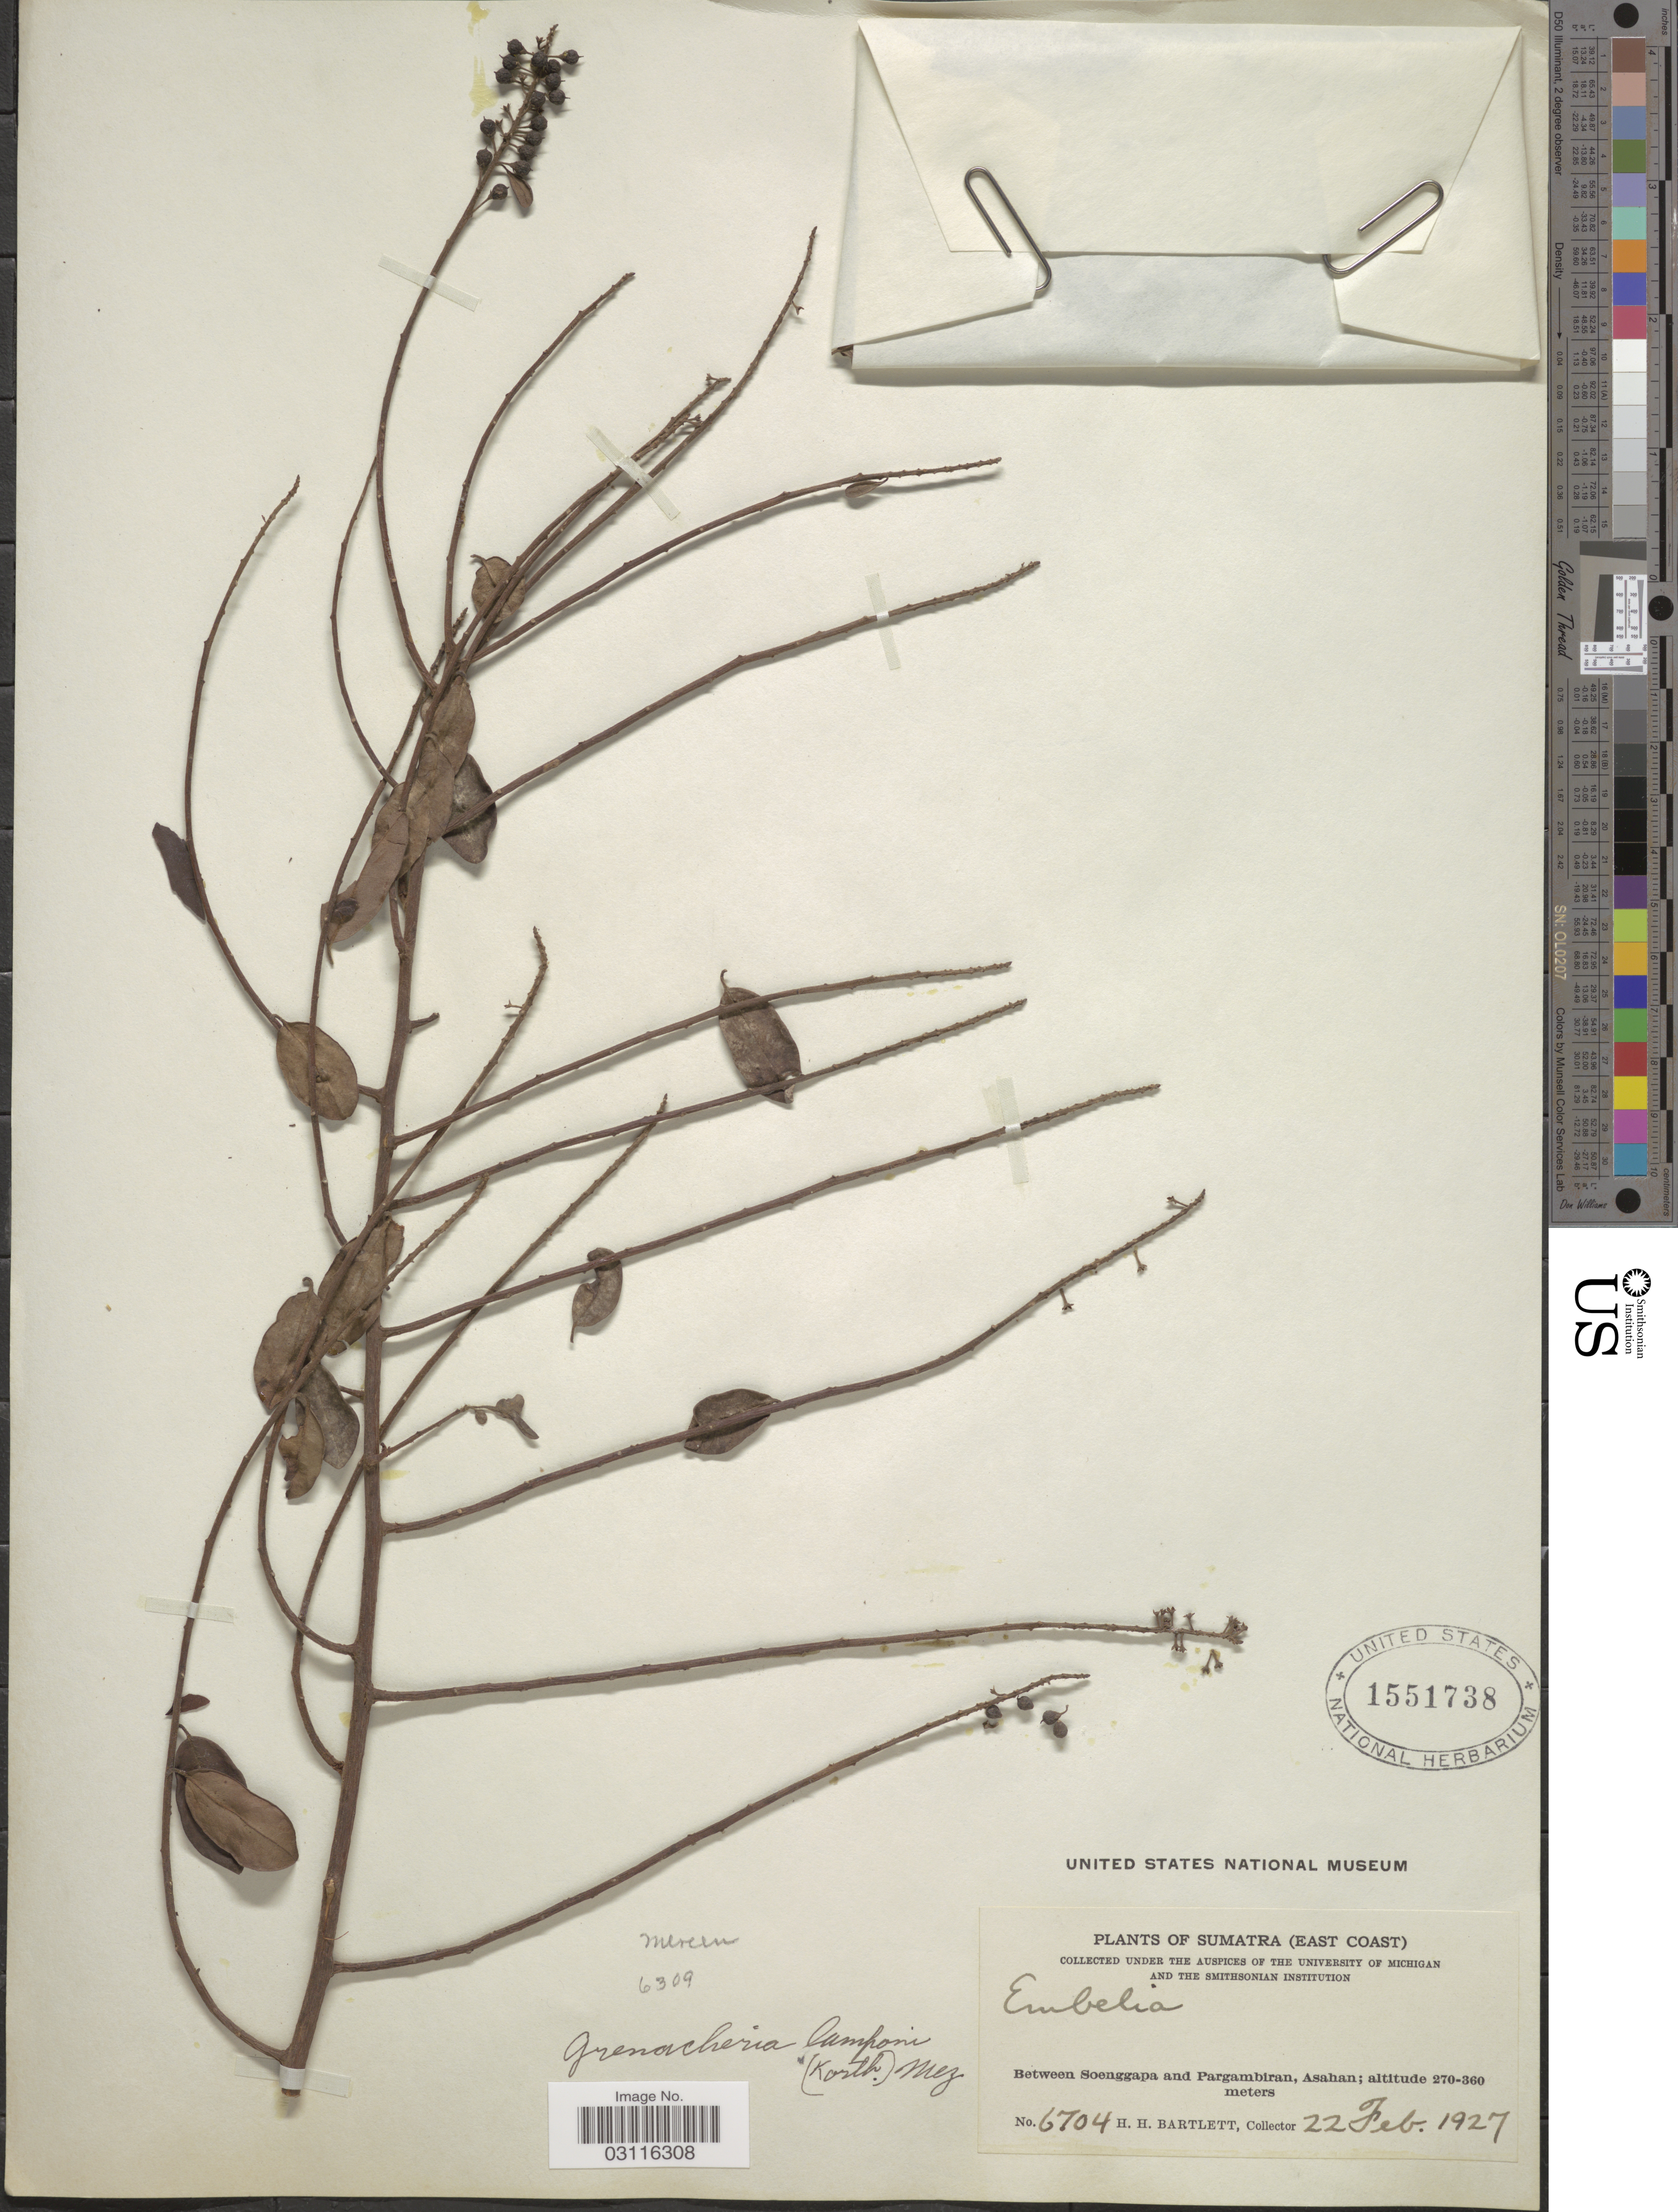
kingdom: Plantae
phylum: Tracheophyta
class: Magnoliopsida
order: Ericales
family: Primulaceae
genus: Embelia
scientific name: Embelia sp.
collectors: H. H. Bartlett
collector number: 6704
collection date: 1927-02-22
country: Indonesia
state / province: Sumatra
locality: East Coast. Between Soenggapa and Pergambiran, Asahan.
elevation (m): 270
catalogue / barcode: US 1551738